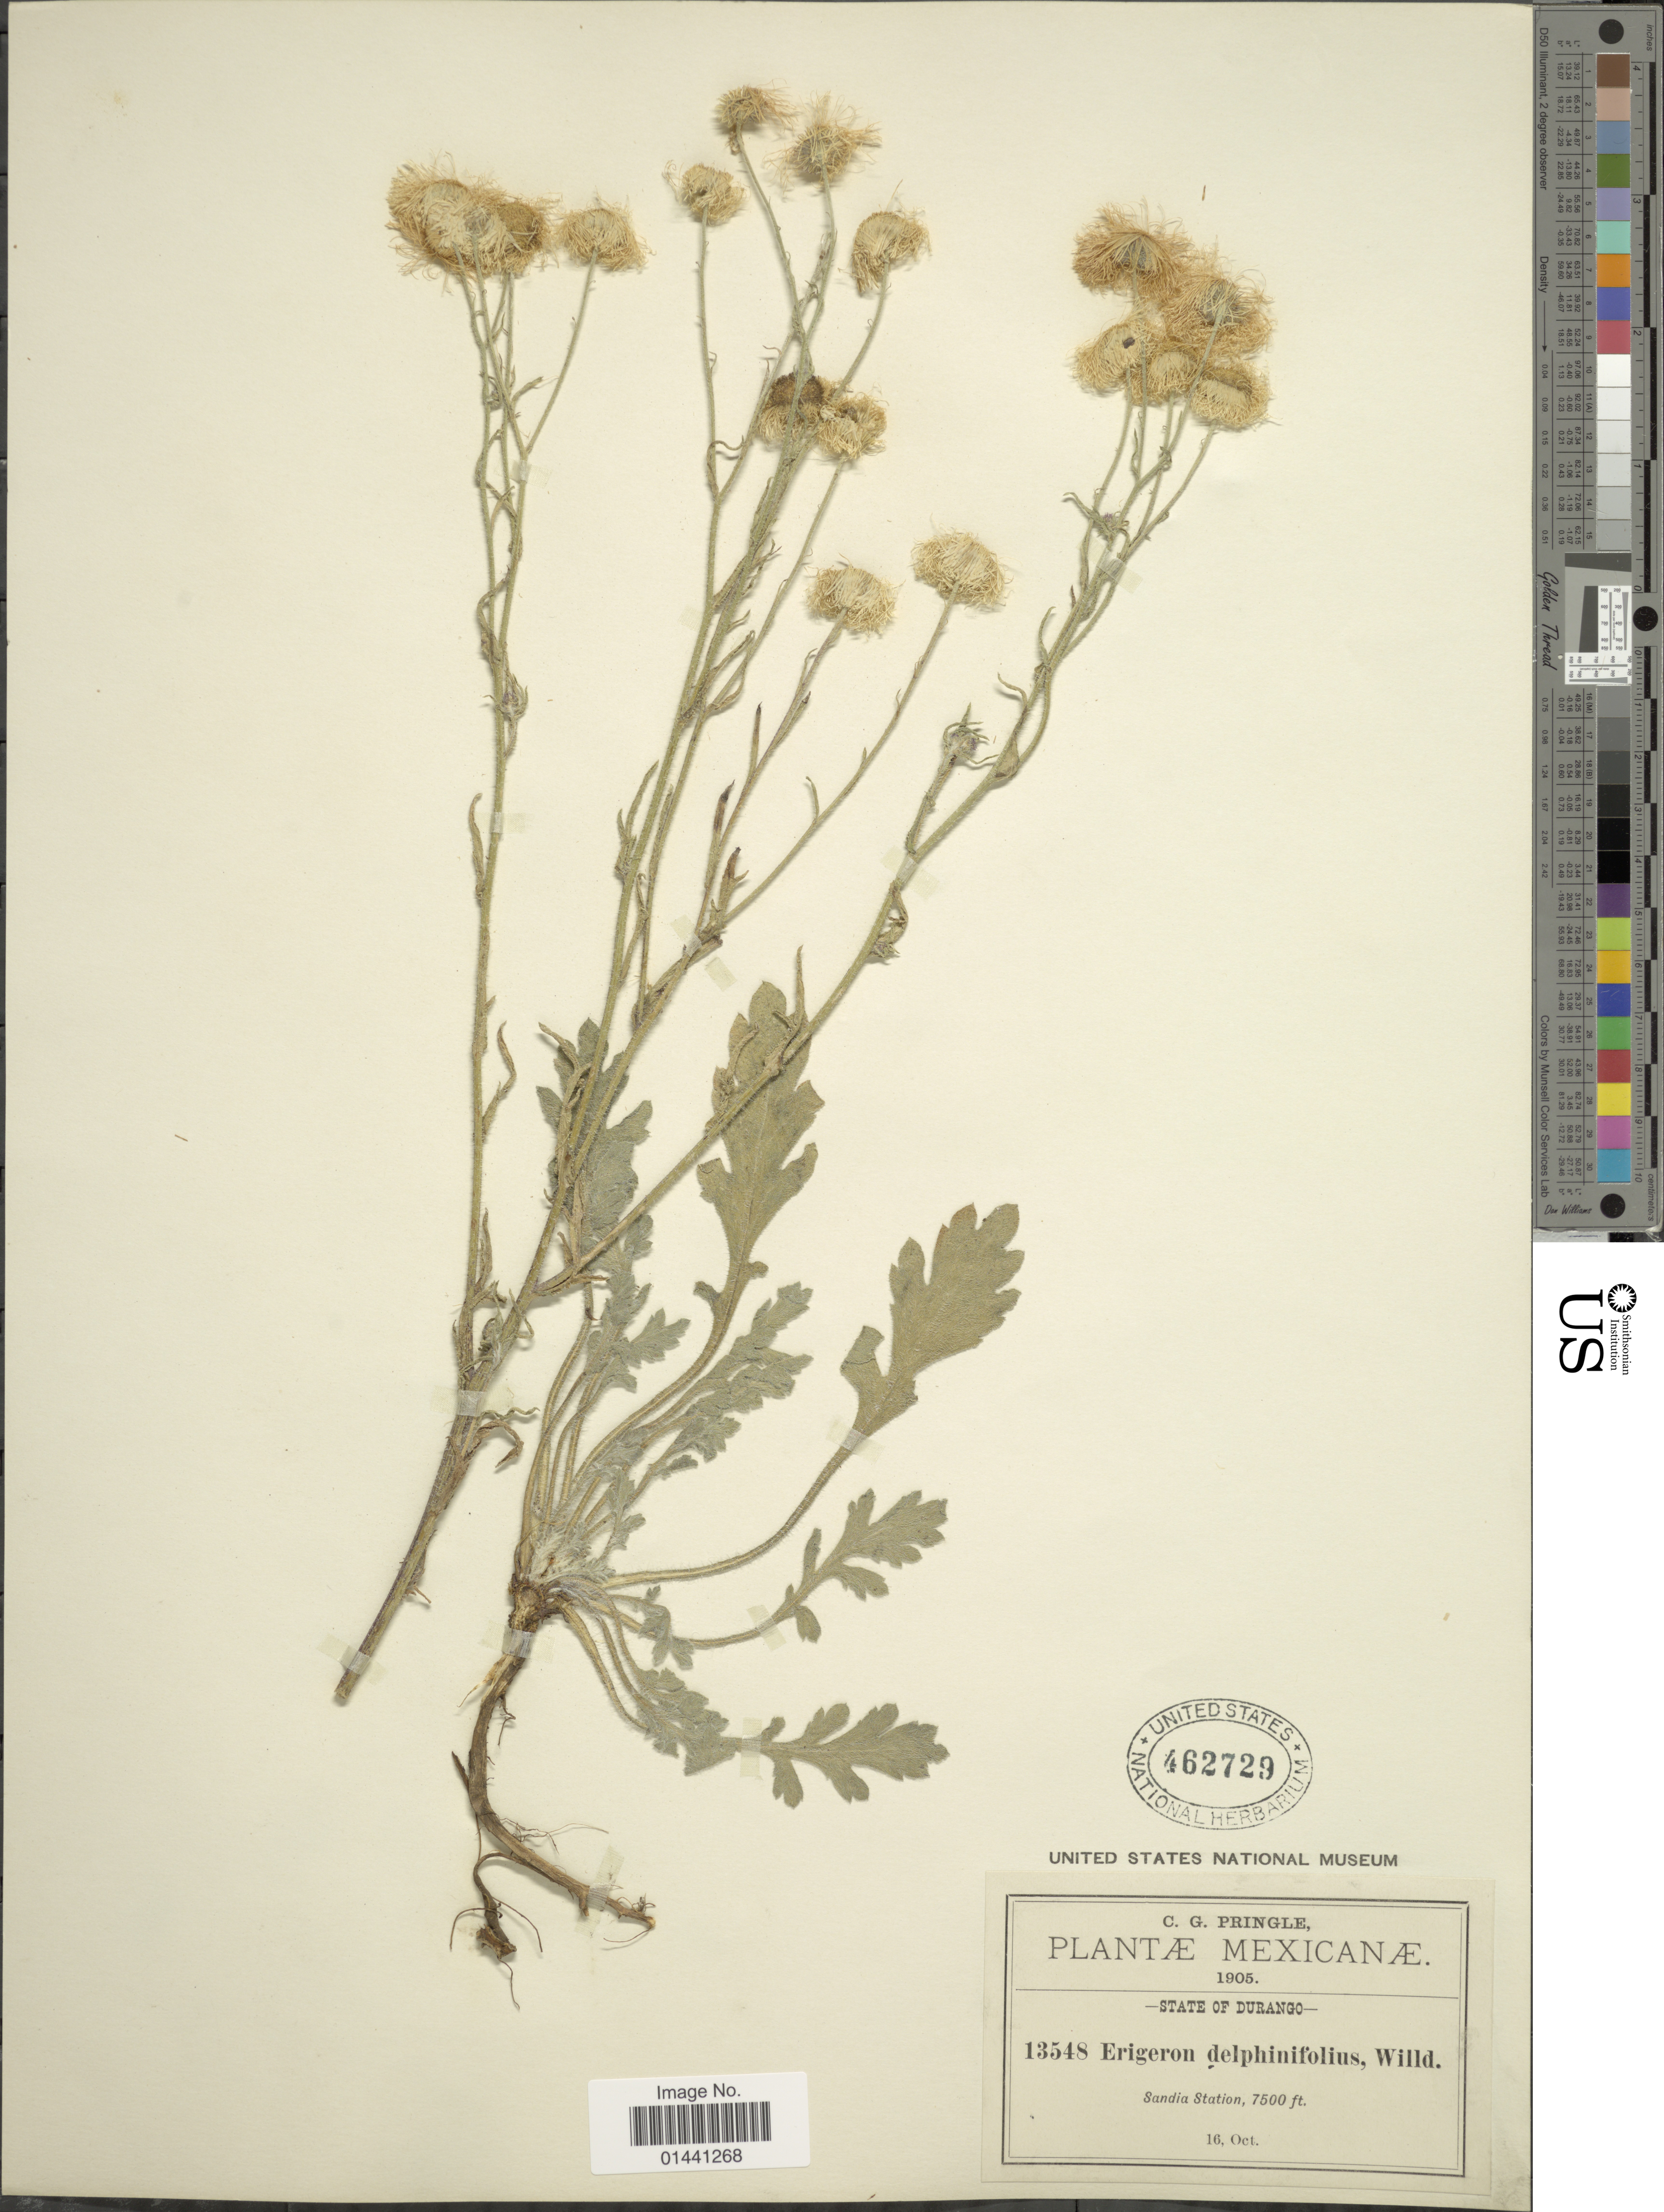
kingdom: Plantae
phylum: Tracheophyta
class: Magnoliopsida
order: Asterales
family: Asteraceae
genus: Erigeron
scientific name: Erigeron delphinifolius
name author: Willd.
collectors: C. G. Pringle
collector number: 13548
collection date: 1905-10-16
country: Mexico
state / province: Durango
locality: Sandia Station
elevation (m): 2286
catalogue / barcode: US 462729